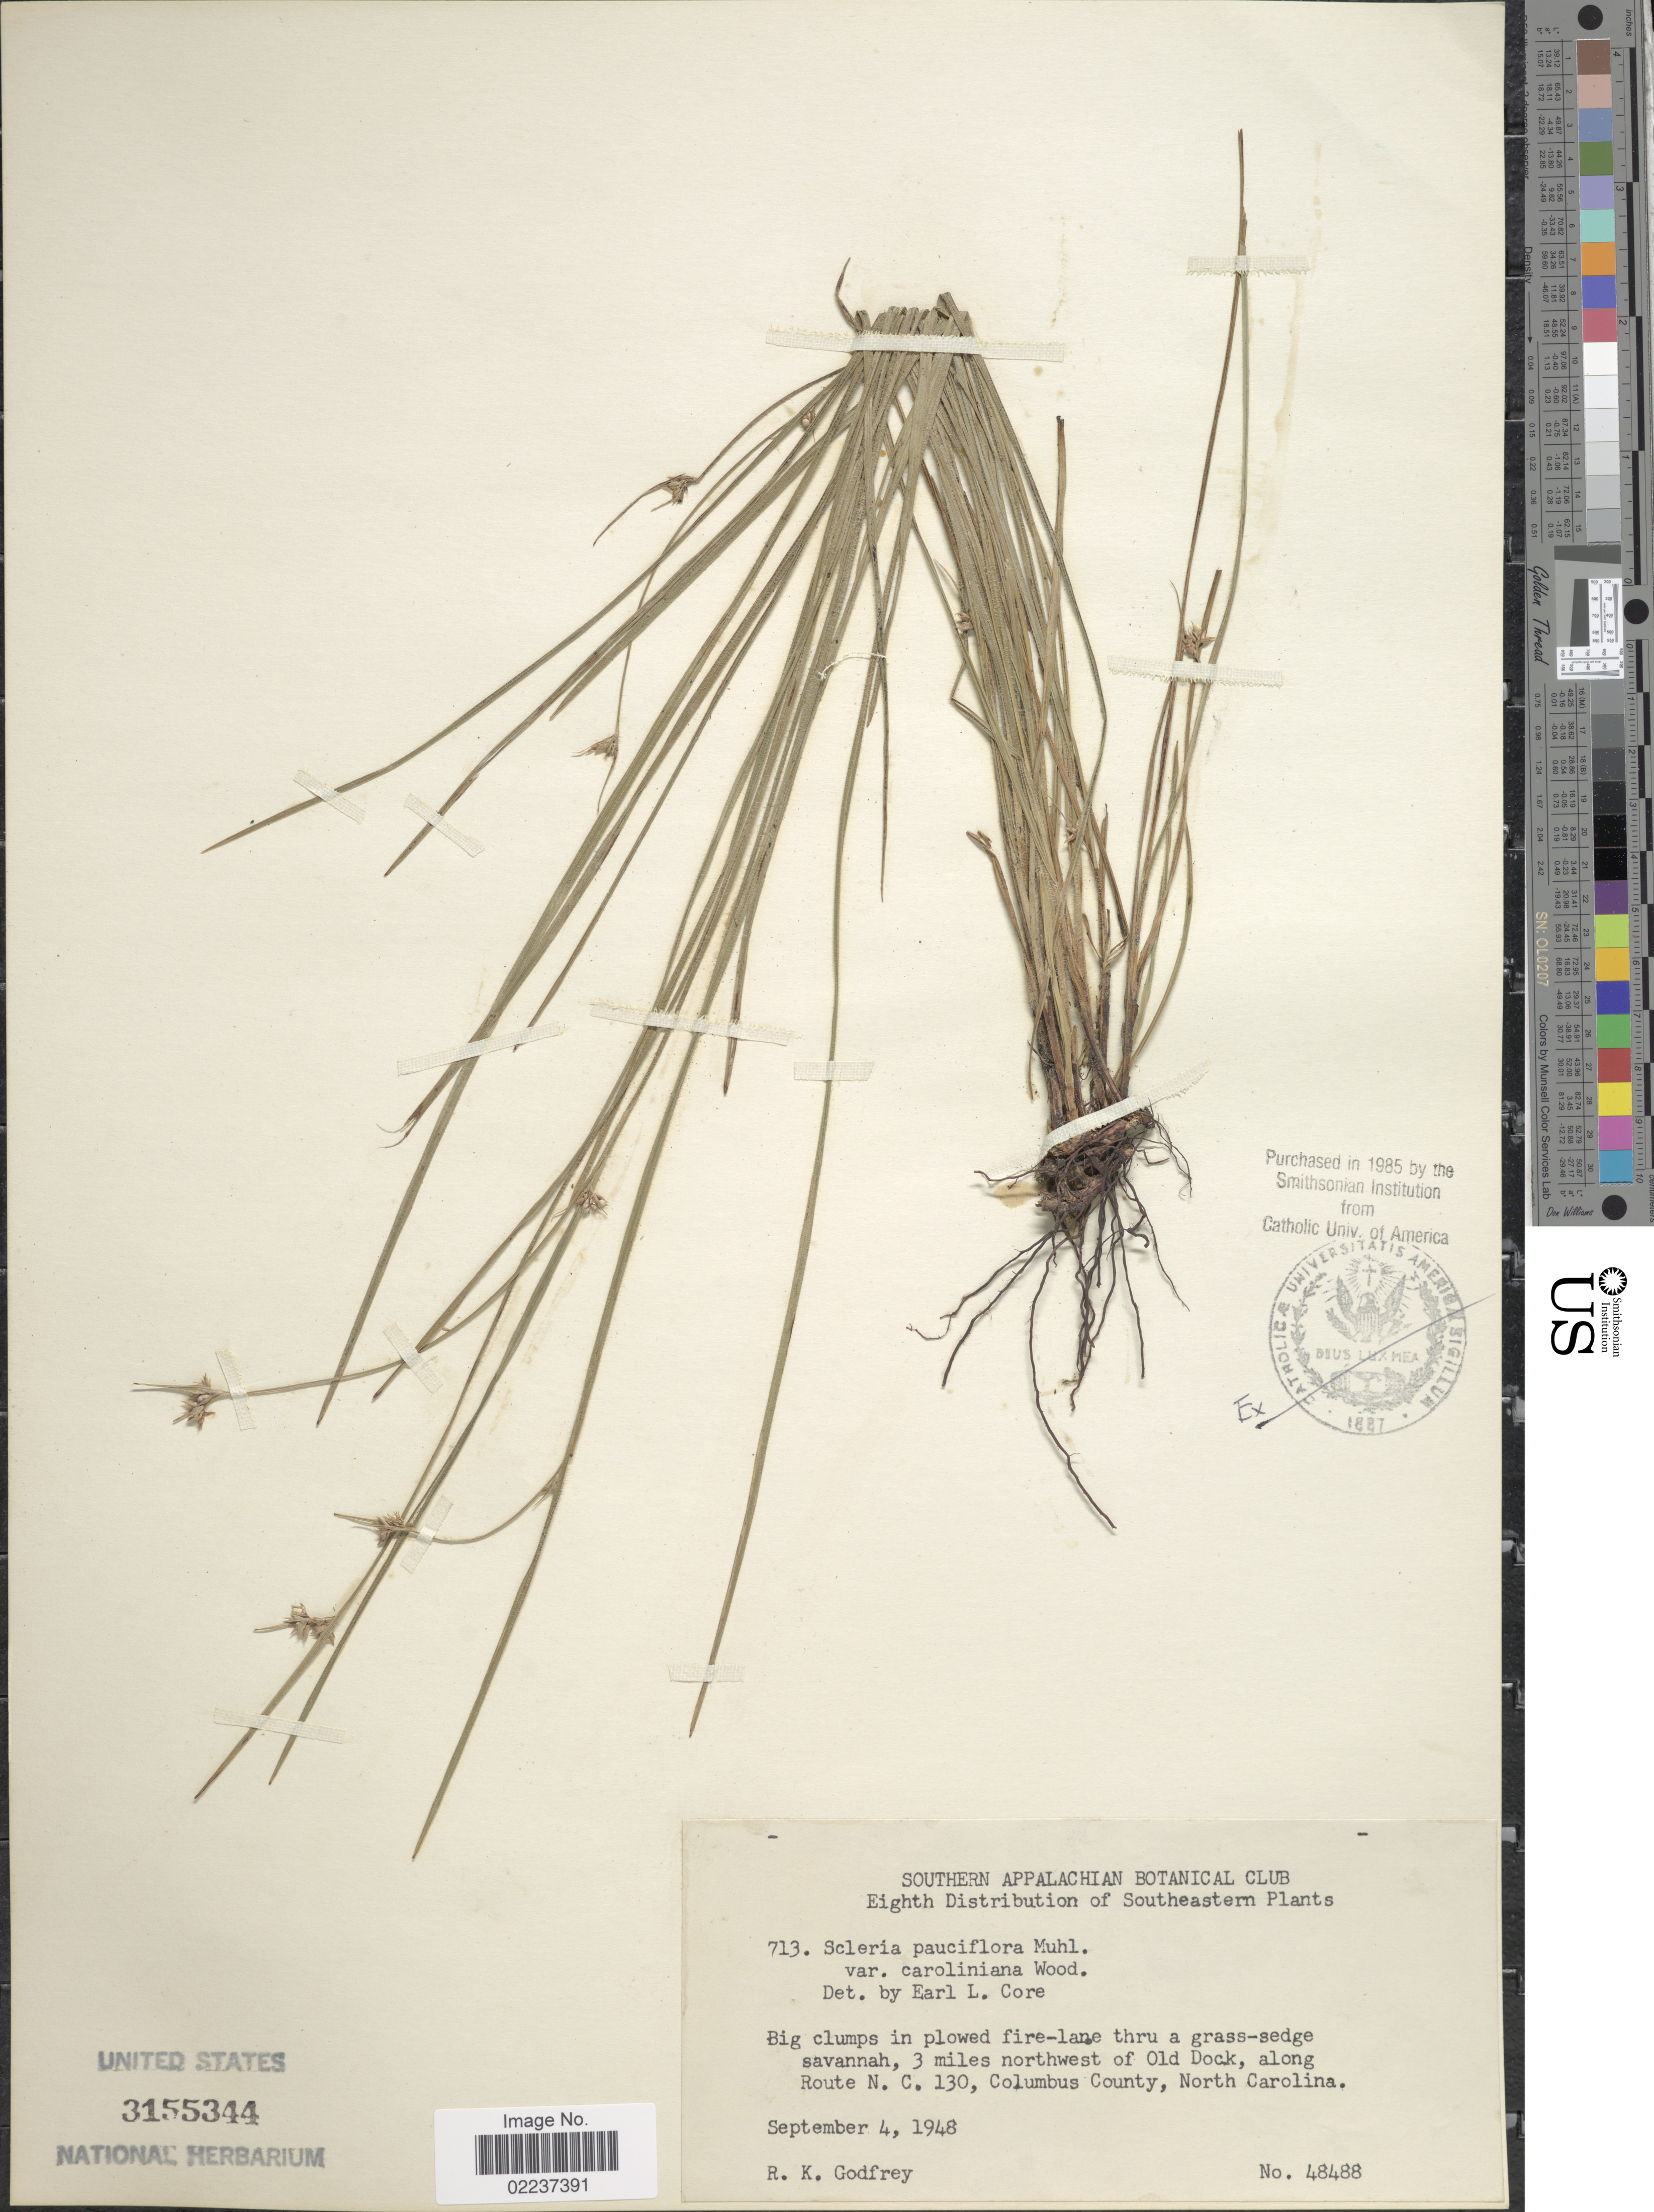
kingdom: Plantae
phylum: Tracheophyta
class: Liliopsida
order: Poales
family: Cyperaceae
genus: Scleria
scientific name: Scleria pauciflora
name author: Muhl. ex Willd.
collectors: R. K. Godfrey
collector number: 48488/713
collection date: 1948-09-04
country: United States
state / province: North Carolina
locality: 3 miles northwest of Old Dock, along Route N.C. 130, Colombus County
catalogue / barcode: US 3155344